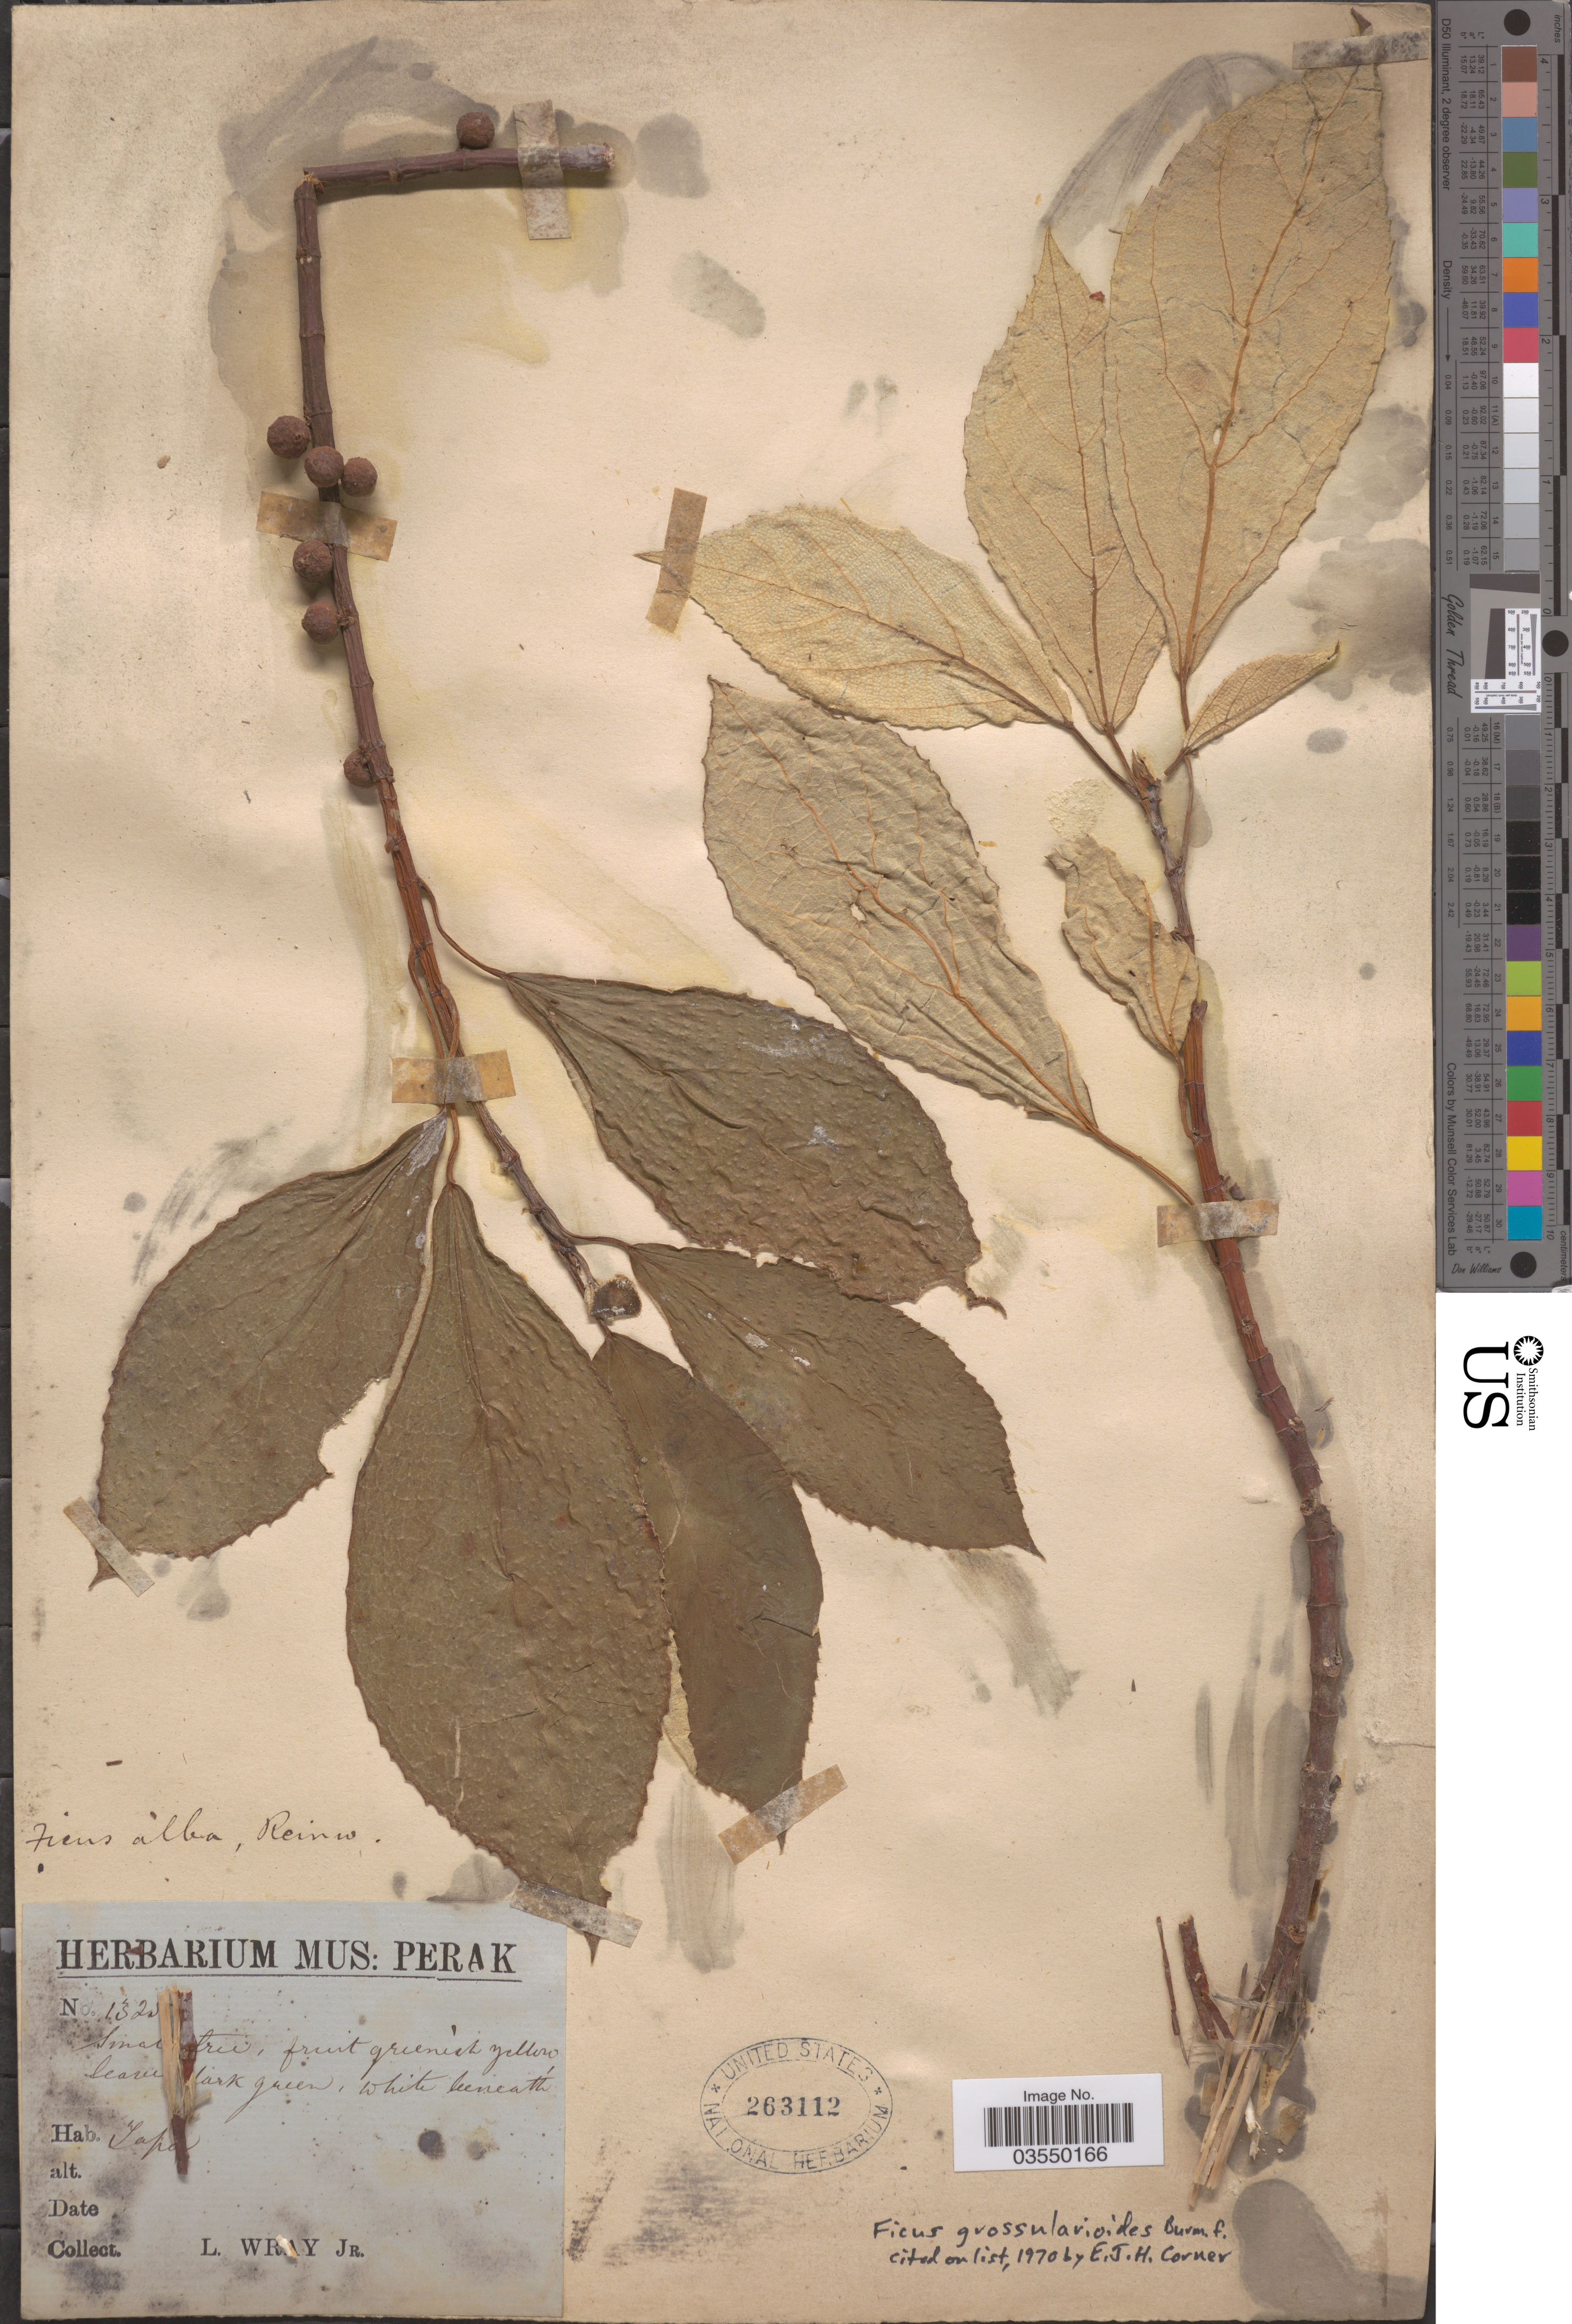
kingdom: Plantae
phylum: Tracheophyta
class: Magnoliopsida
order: Rosales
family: Moraceae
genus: Ficus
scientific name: Ficus grossularioides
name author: Burm. f.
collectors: L. Wray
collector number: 1325!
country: Malaysia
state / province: Perak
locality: Tap!.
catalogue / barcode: US 263112